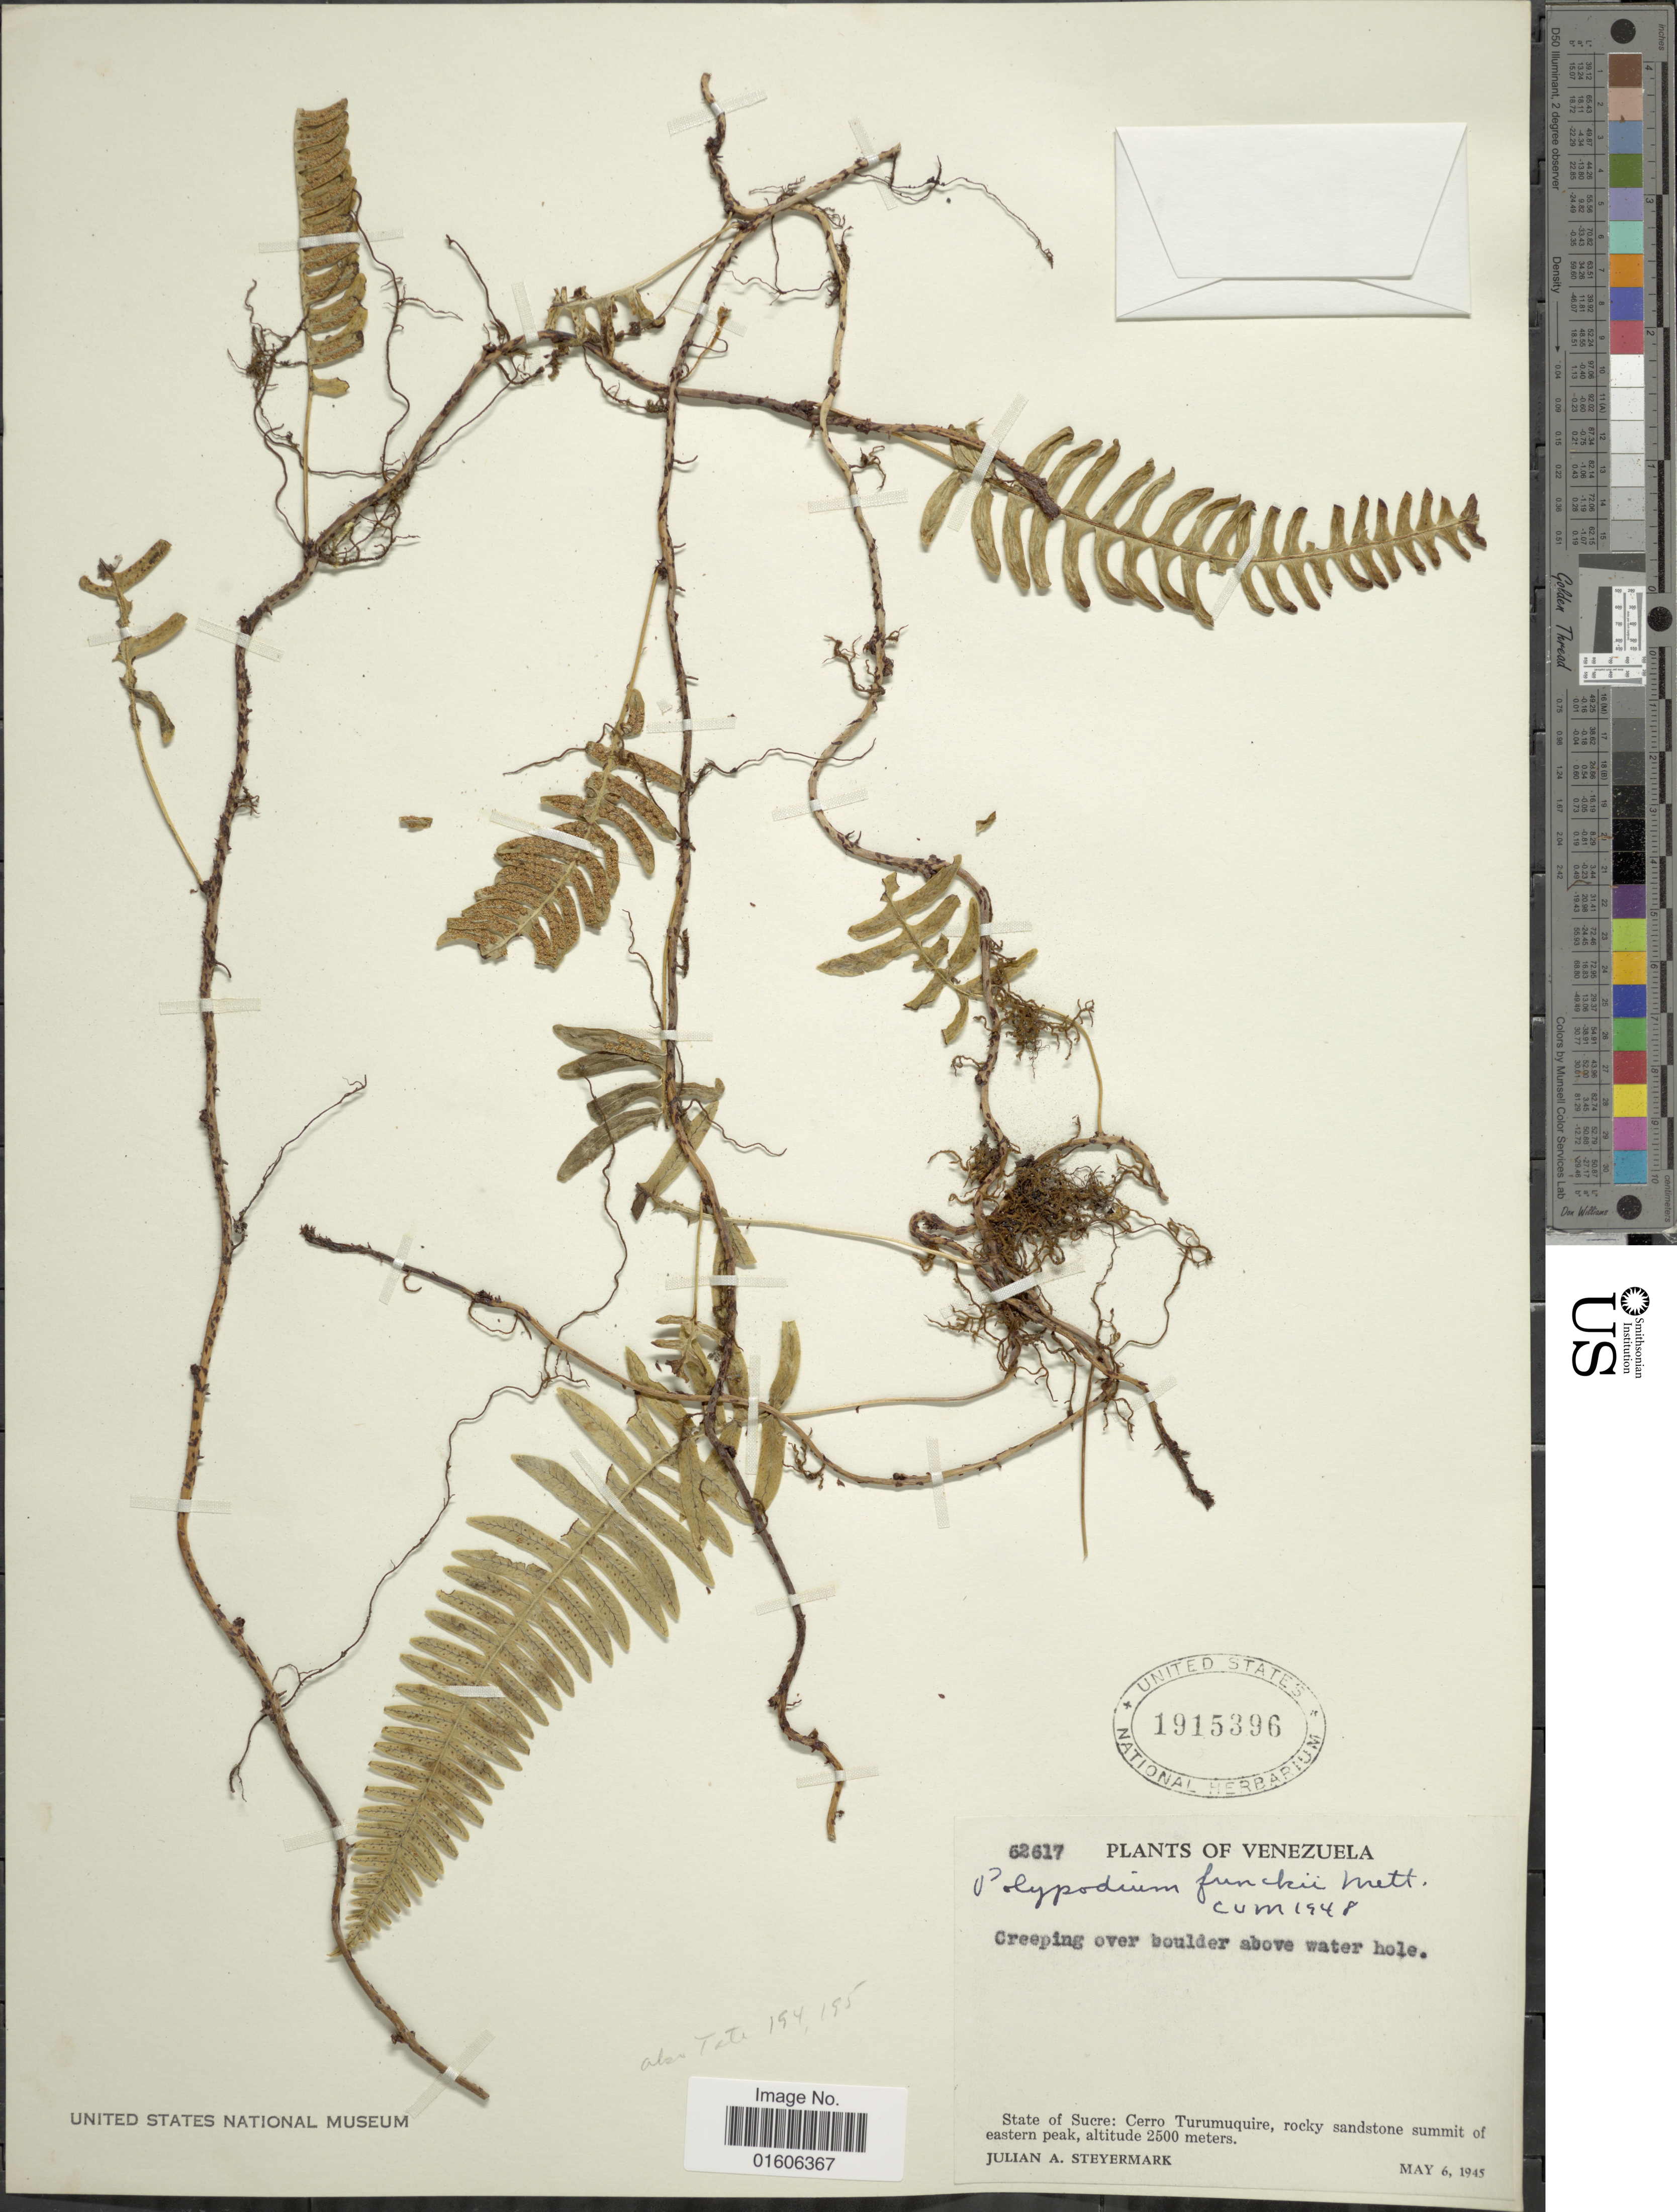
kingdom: Plantae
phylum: Tracheophyta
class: Polypodiopsida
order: Polypodiales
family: Polypodiaceae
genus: Serpocaulon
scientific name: Serpocaulon funckii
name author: (Mett.) A.R. Sm.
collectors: J. Steyermark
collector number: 62617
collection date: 1945-05-06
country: Venezuela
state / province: Sucre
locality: State of Sucre: Cerro Turumuquire, rocky sandstone summit of eastern pack.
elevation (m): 2500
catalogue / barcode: US 1915396